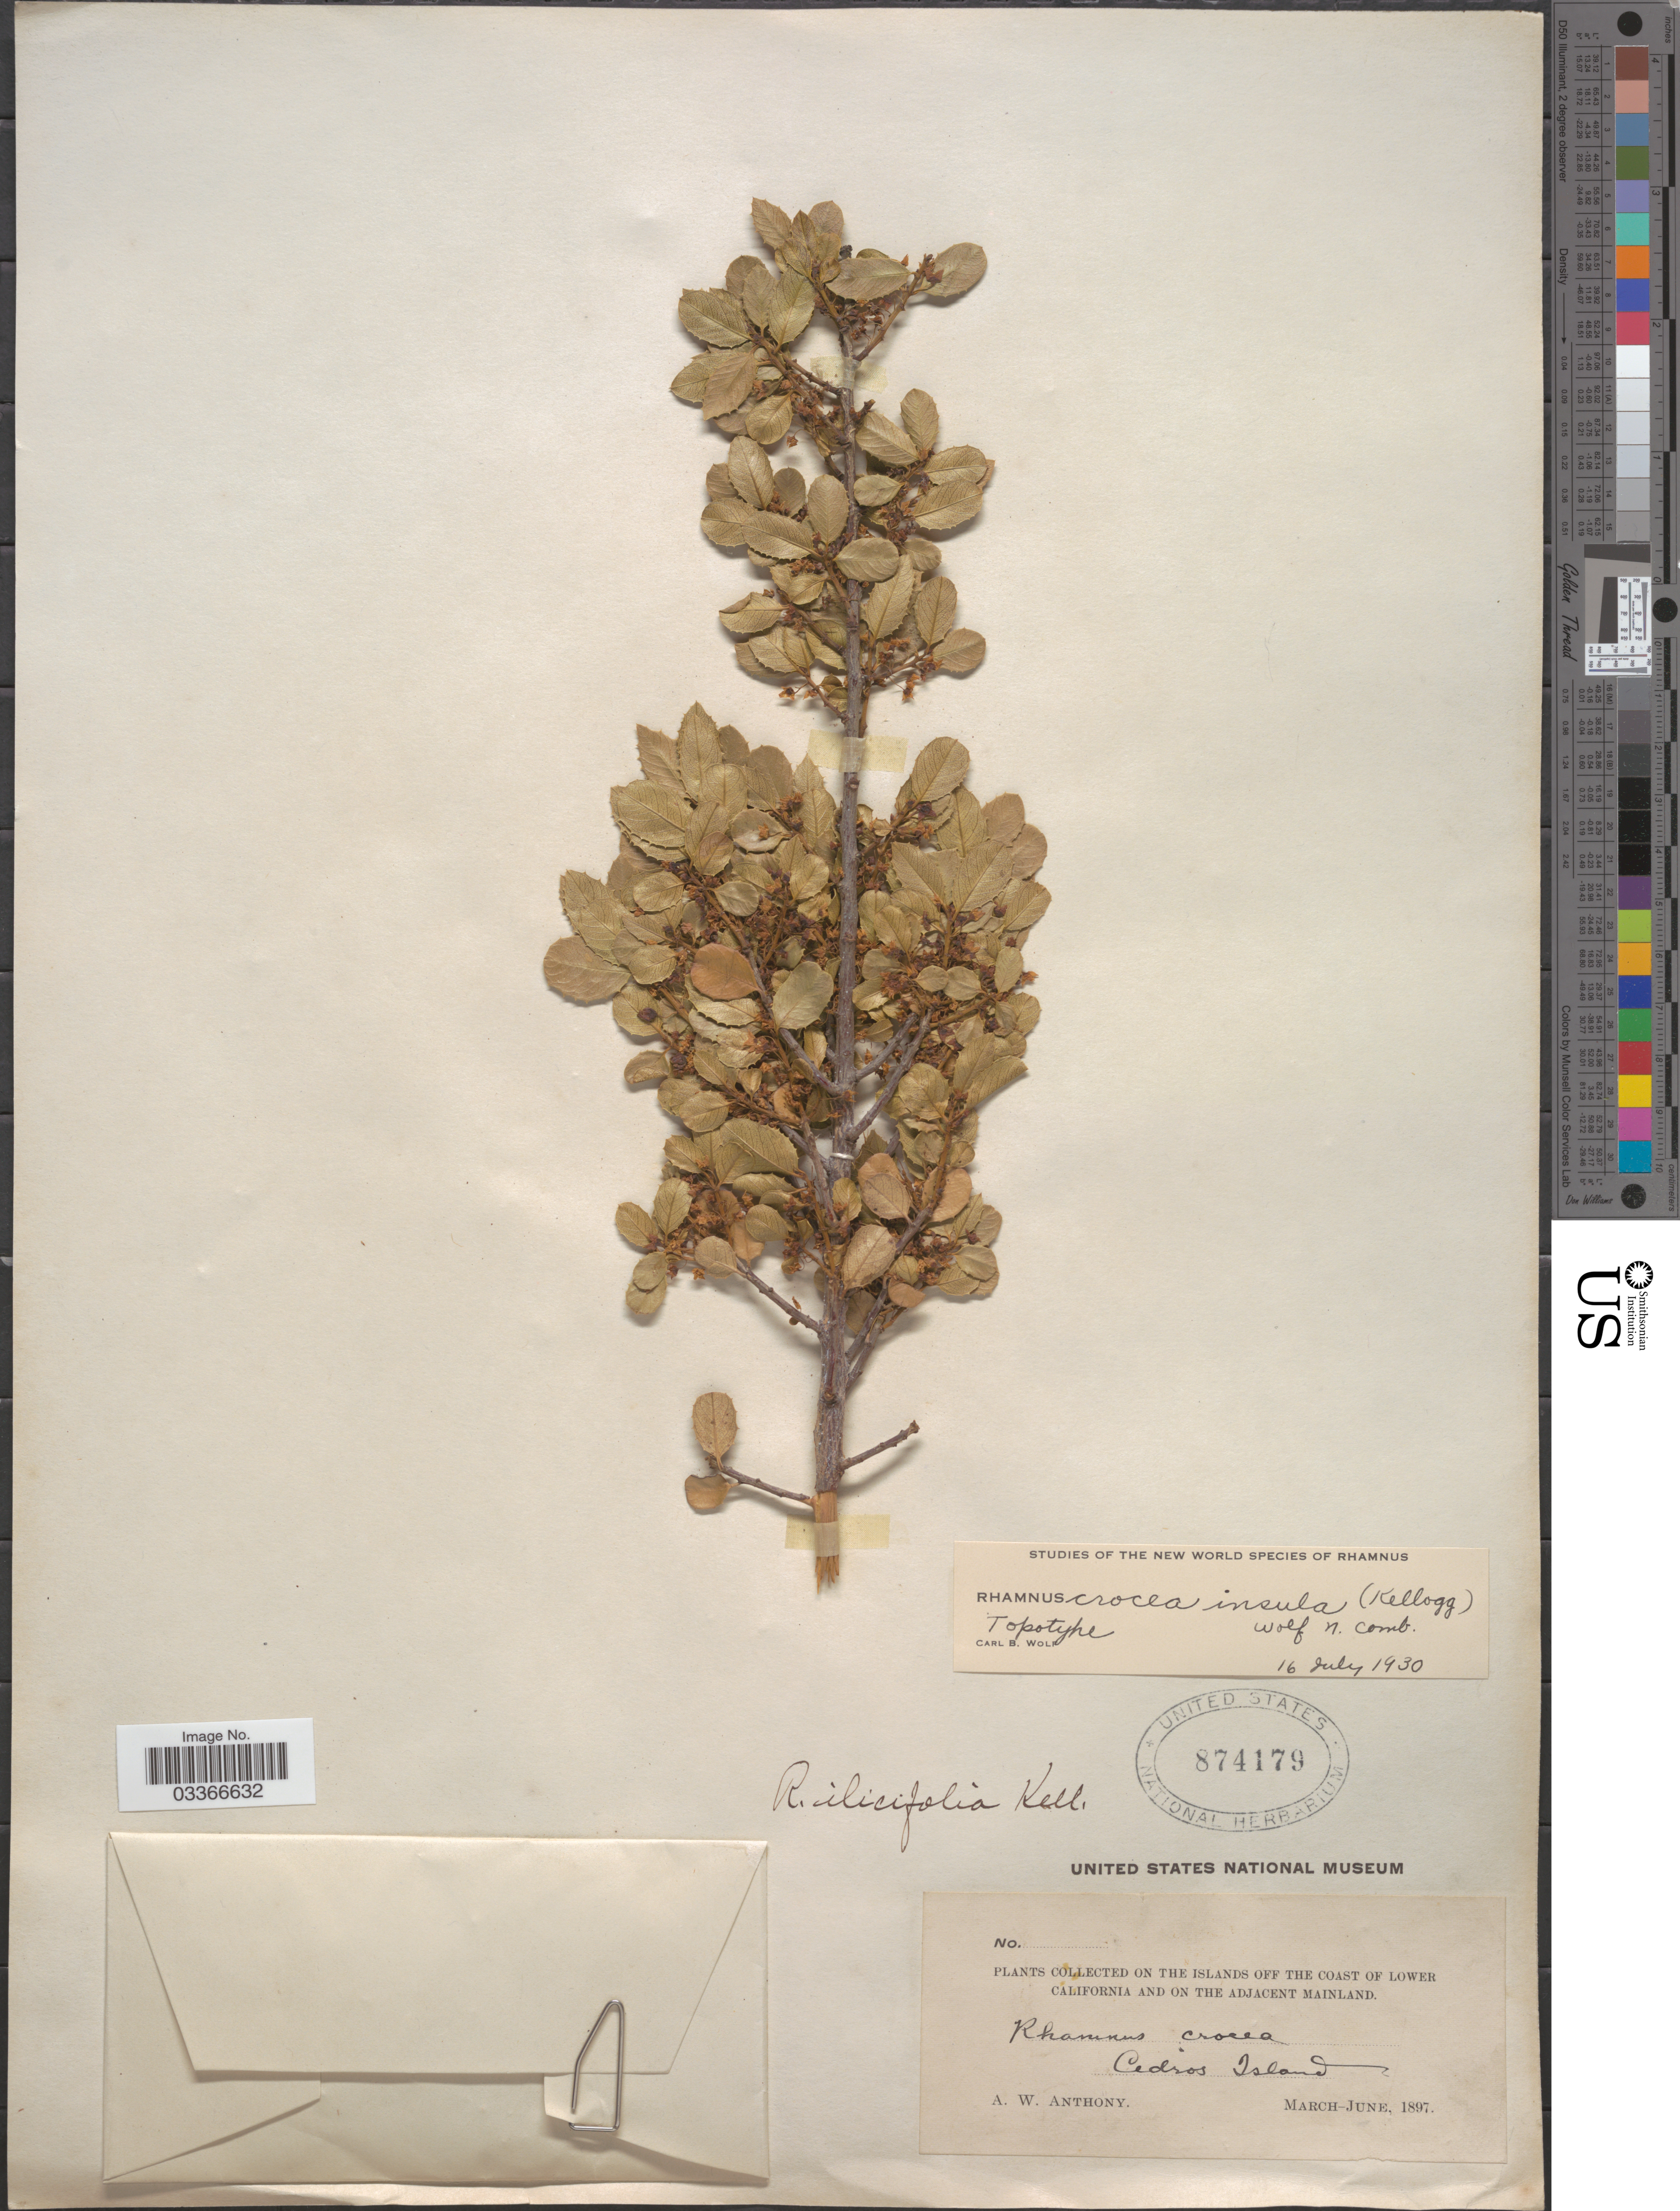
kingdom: Plantae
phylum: Tracheophyta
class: Magnoliopsida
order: Rosales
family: Rhamnaceae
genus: Rhamnus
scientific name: Rhamnus crocea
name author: Nutt.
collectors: A. W. Anthony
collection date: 1897-03/1897-06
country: Mexico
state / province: Baja California Norte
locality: On the islands off the coast of Lower California and on the adjacent mainland. Cedros Island.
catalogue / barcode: US 874179